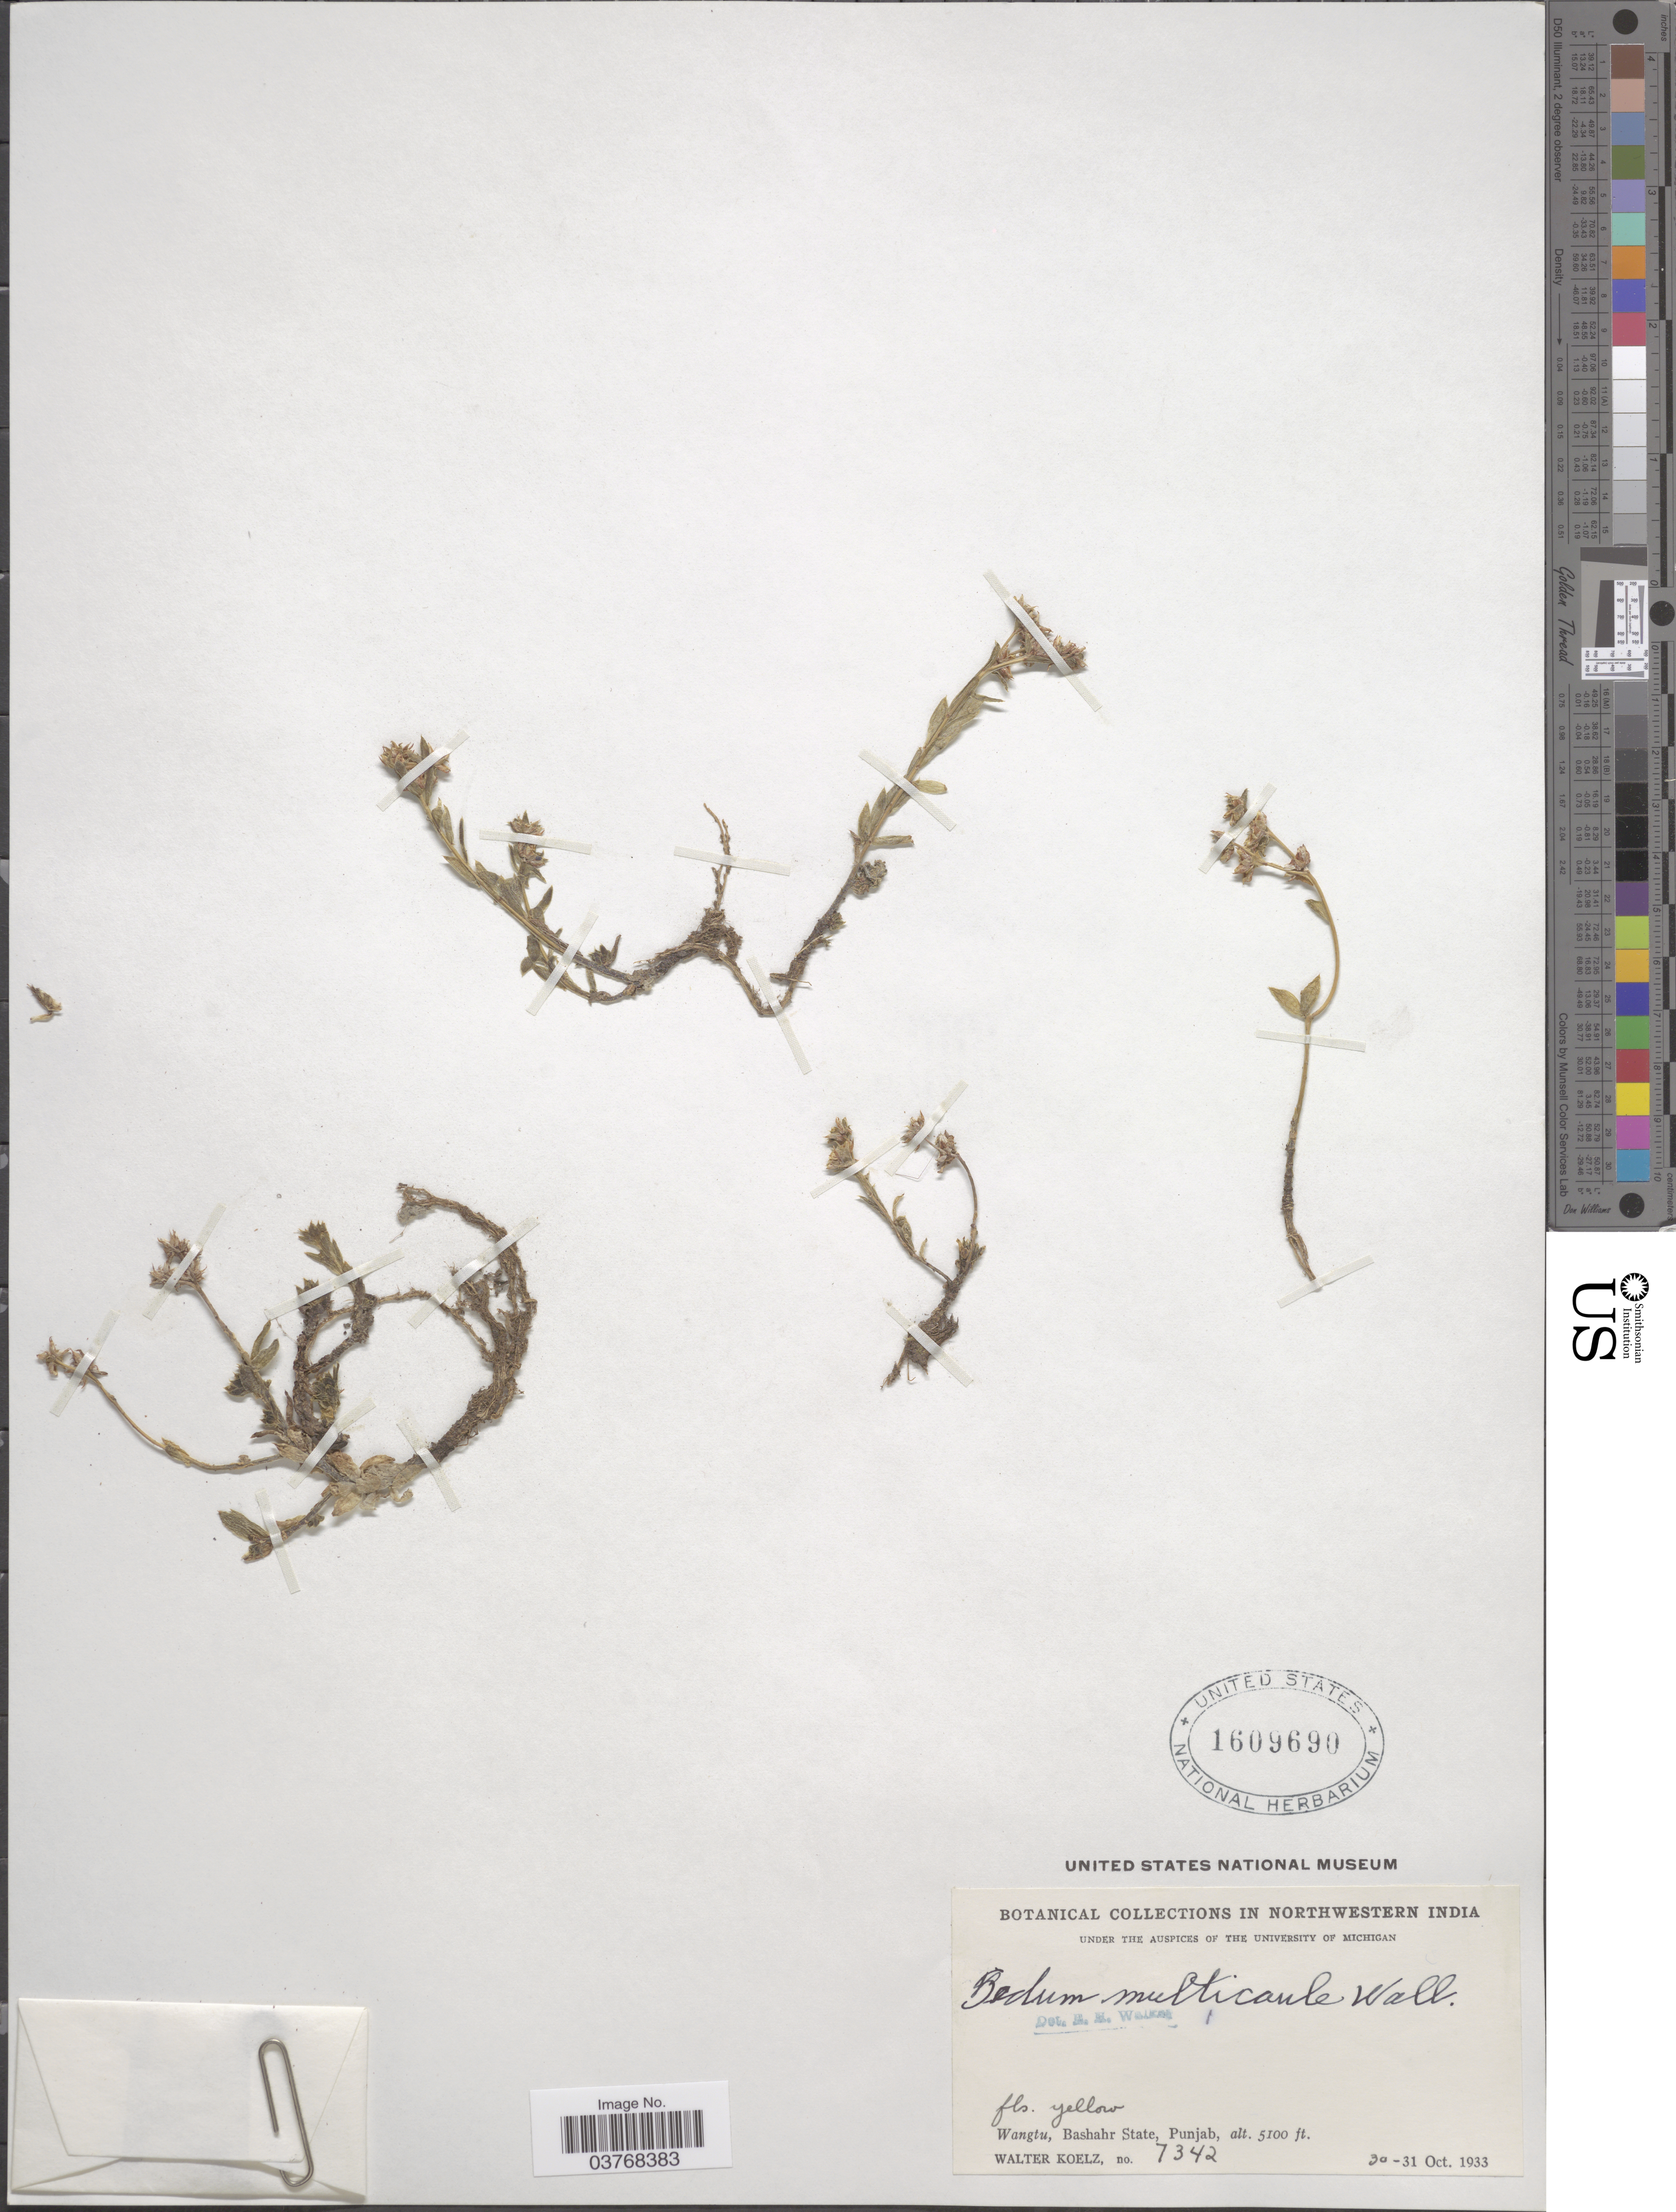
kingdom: Plantae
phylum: Tracheophyta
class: Magnoliopsida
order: Saxifragales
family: Crassulaceae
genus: Sedum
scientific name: Sedum multicaule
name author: Wall. ex Lindl.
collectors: W. N. Koelz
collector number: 7342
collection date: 1933-10-30/1933-10-31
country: India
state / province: Punjab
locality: Northwestern India. Wangtu, Bashahr State.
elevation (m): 1554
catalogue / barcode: US 1609690